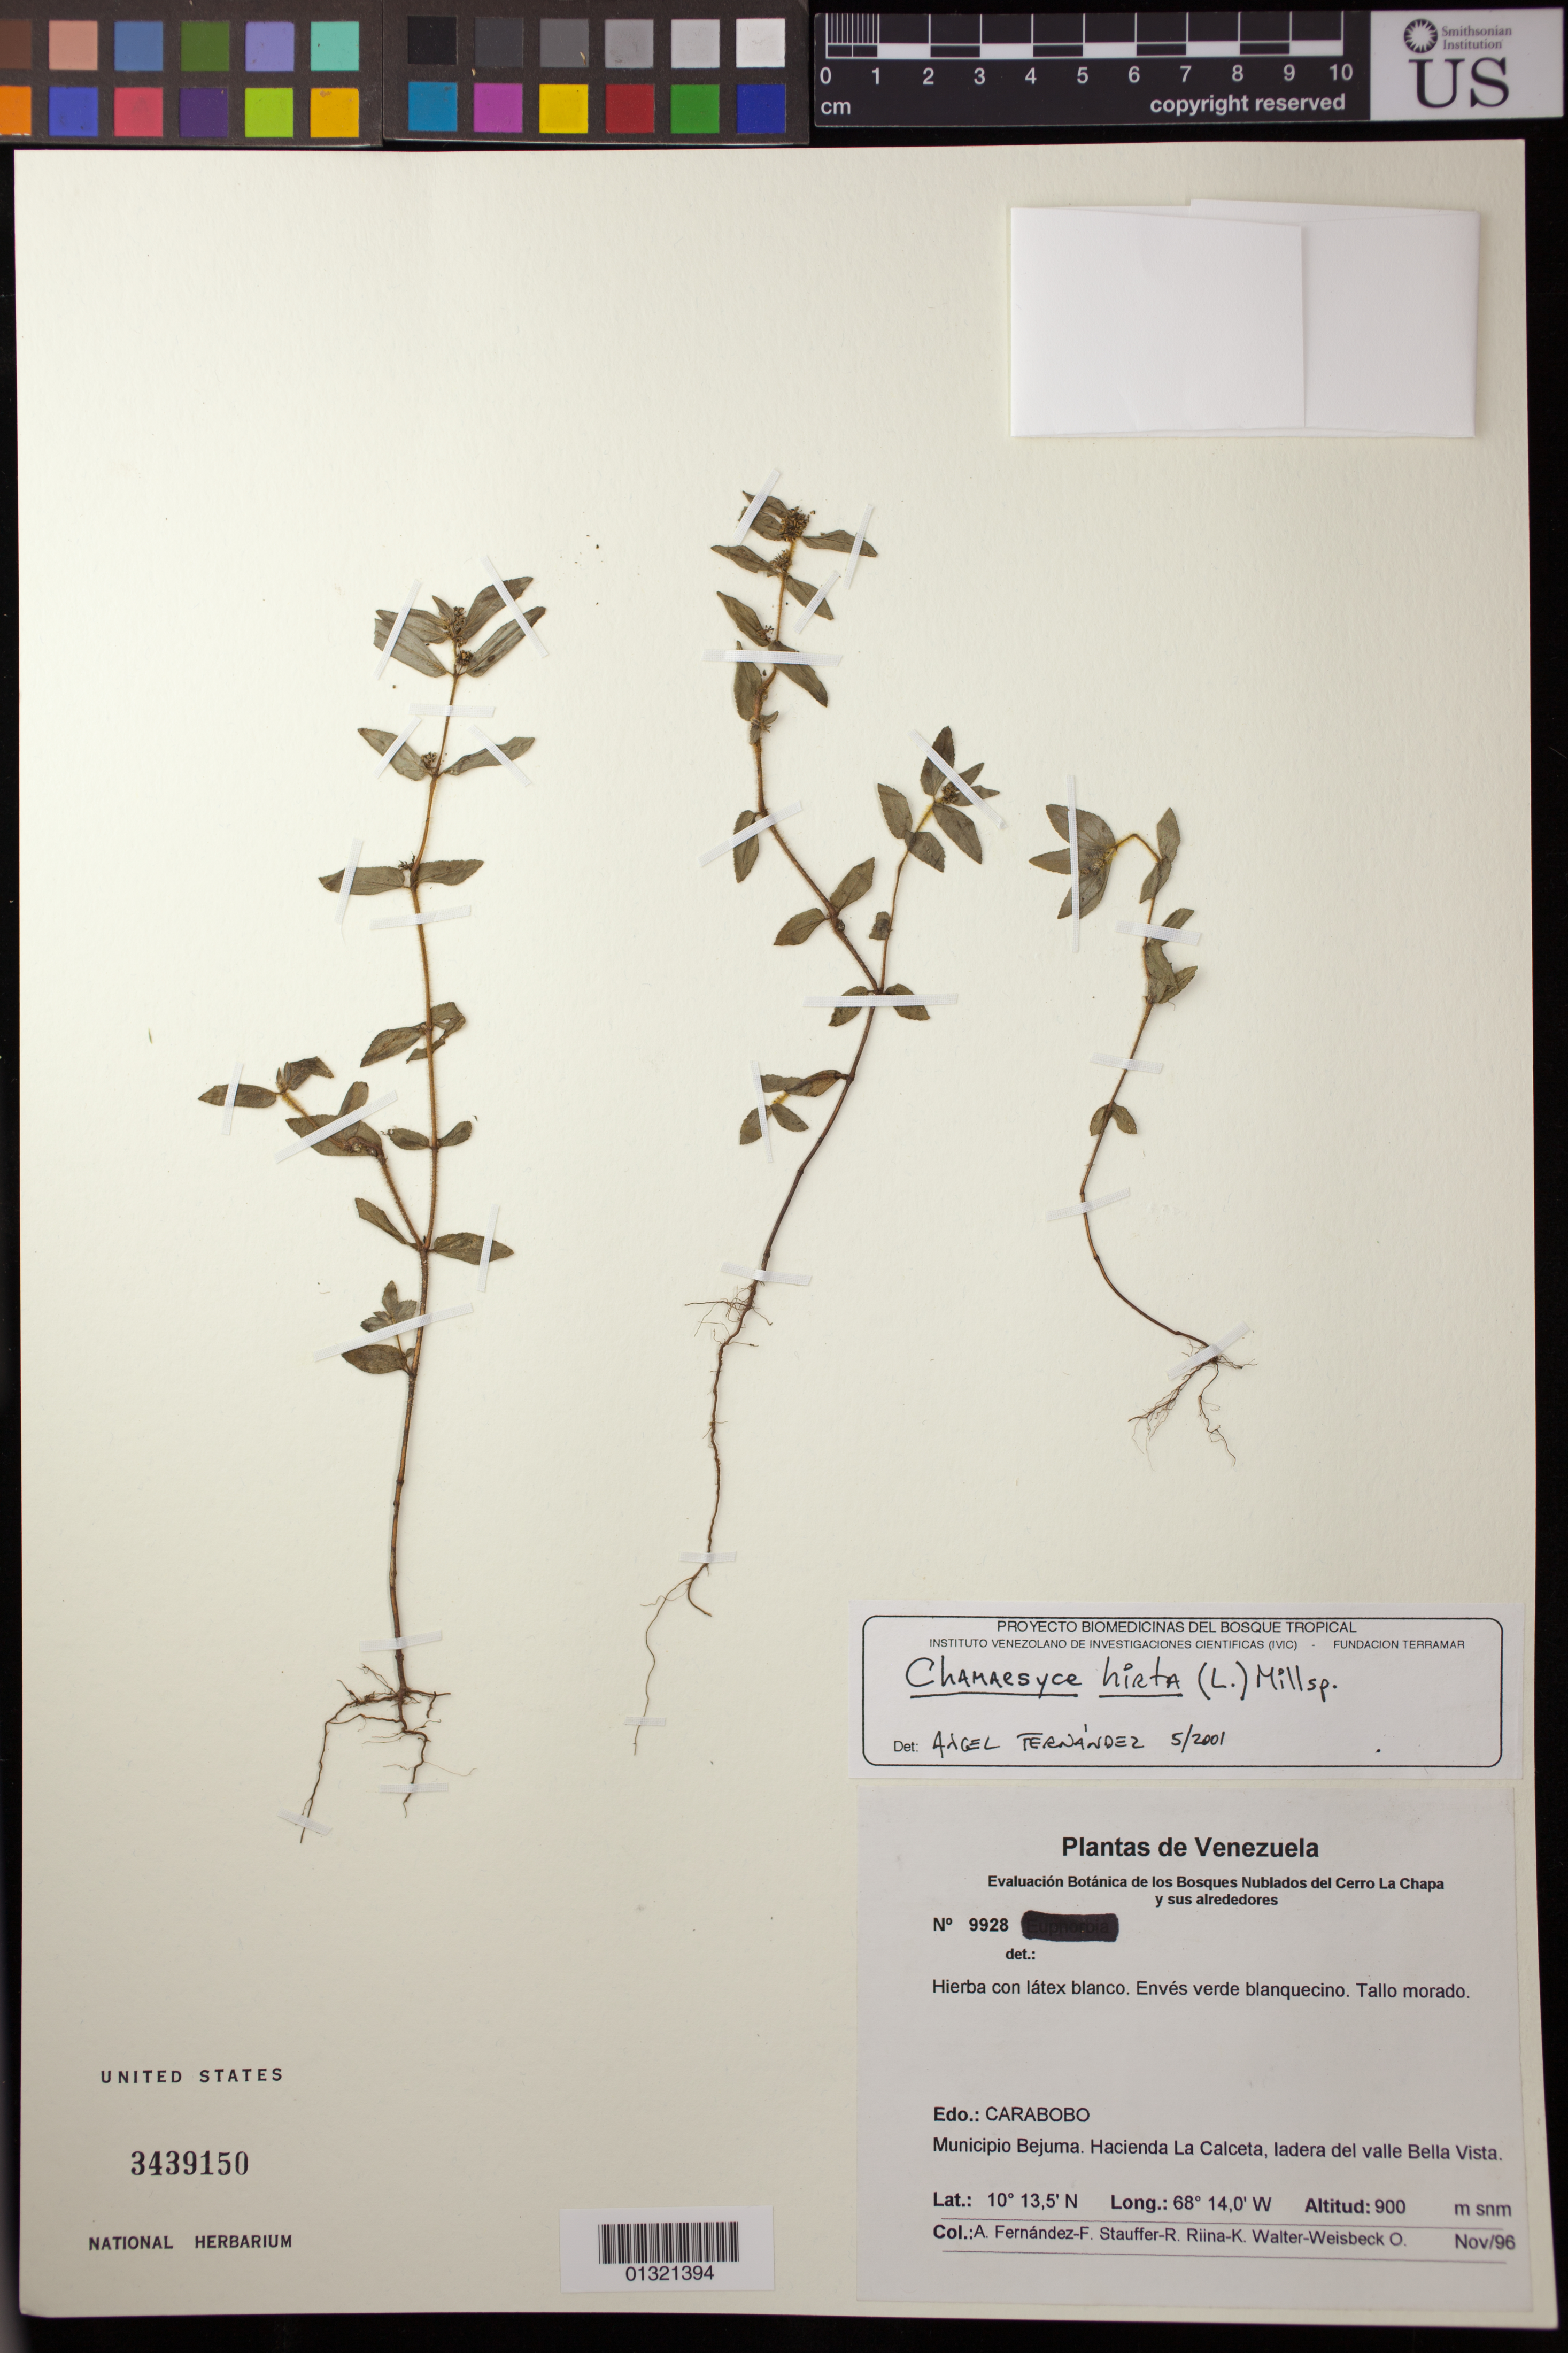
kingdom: Plantae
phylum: Tracheophyta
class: Magnoliopsida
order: Malpighiales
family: Euphorbiaceae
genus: Euphorbia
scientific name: Euphorbia hirta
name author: L.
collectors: A. Fernández, F. W. Stauffer, R. Riina, K. Walter-Weisbeck & O. Kunert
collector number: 9928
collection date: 1996-11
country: Venezuela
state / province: Carabobo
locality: Municipio Bejuma. Hacienda La Calceta, ladera del valle Bella Vista.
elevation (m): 900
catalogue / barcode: US 3439150